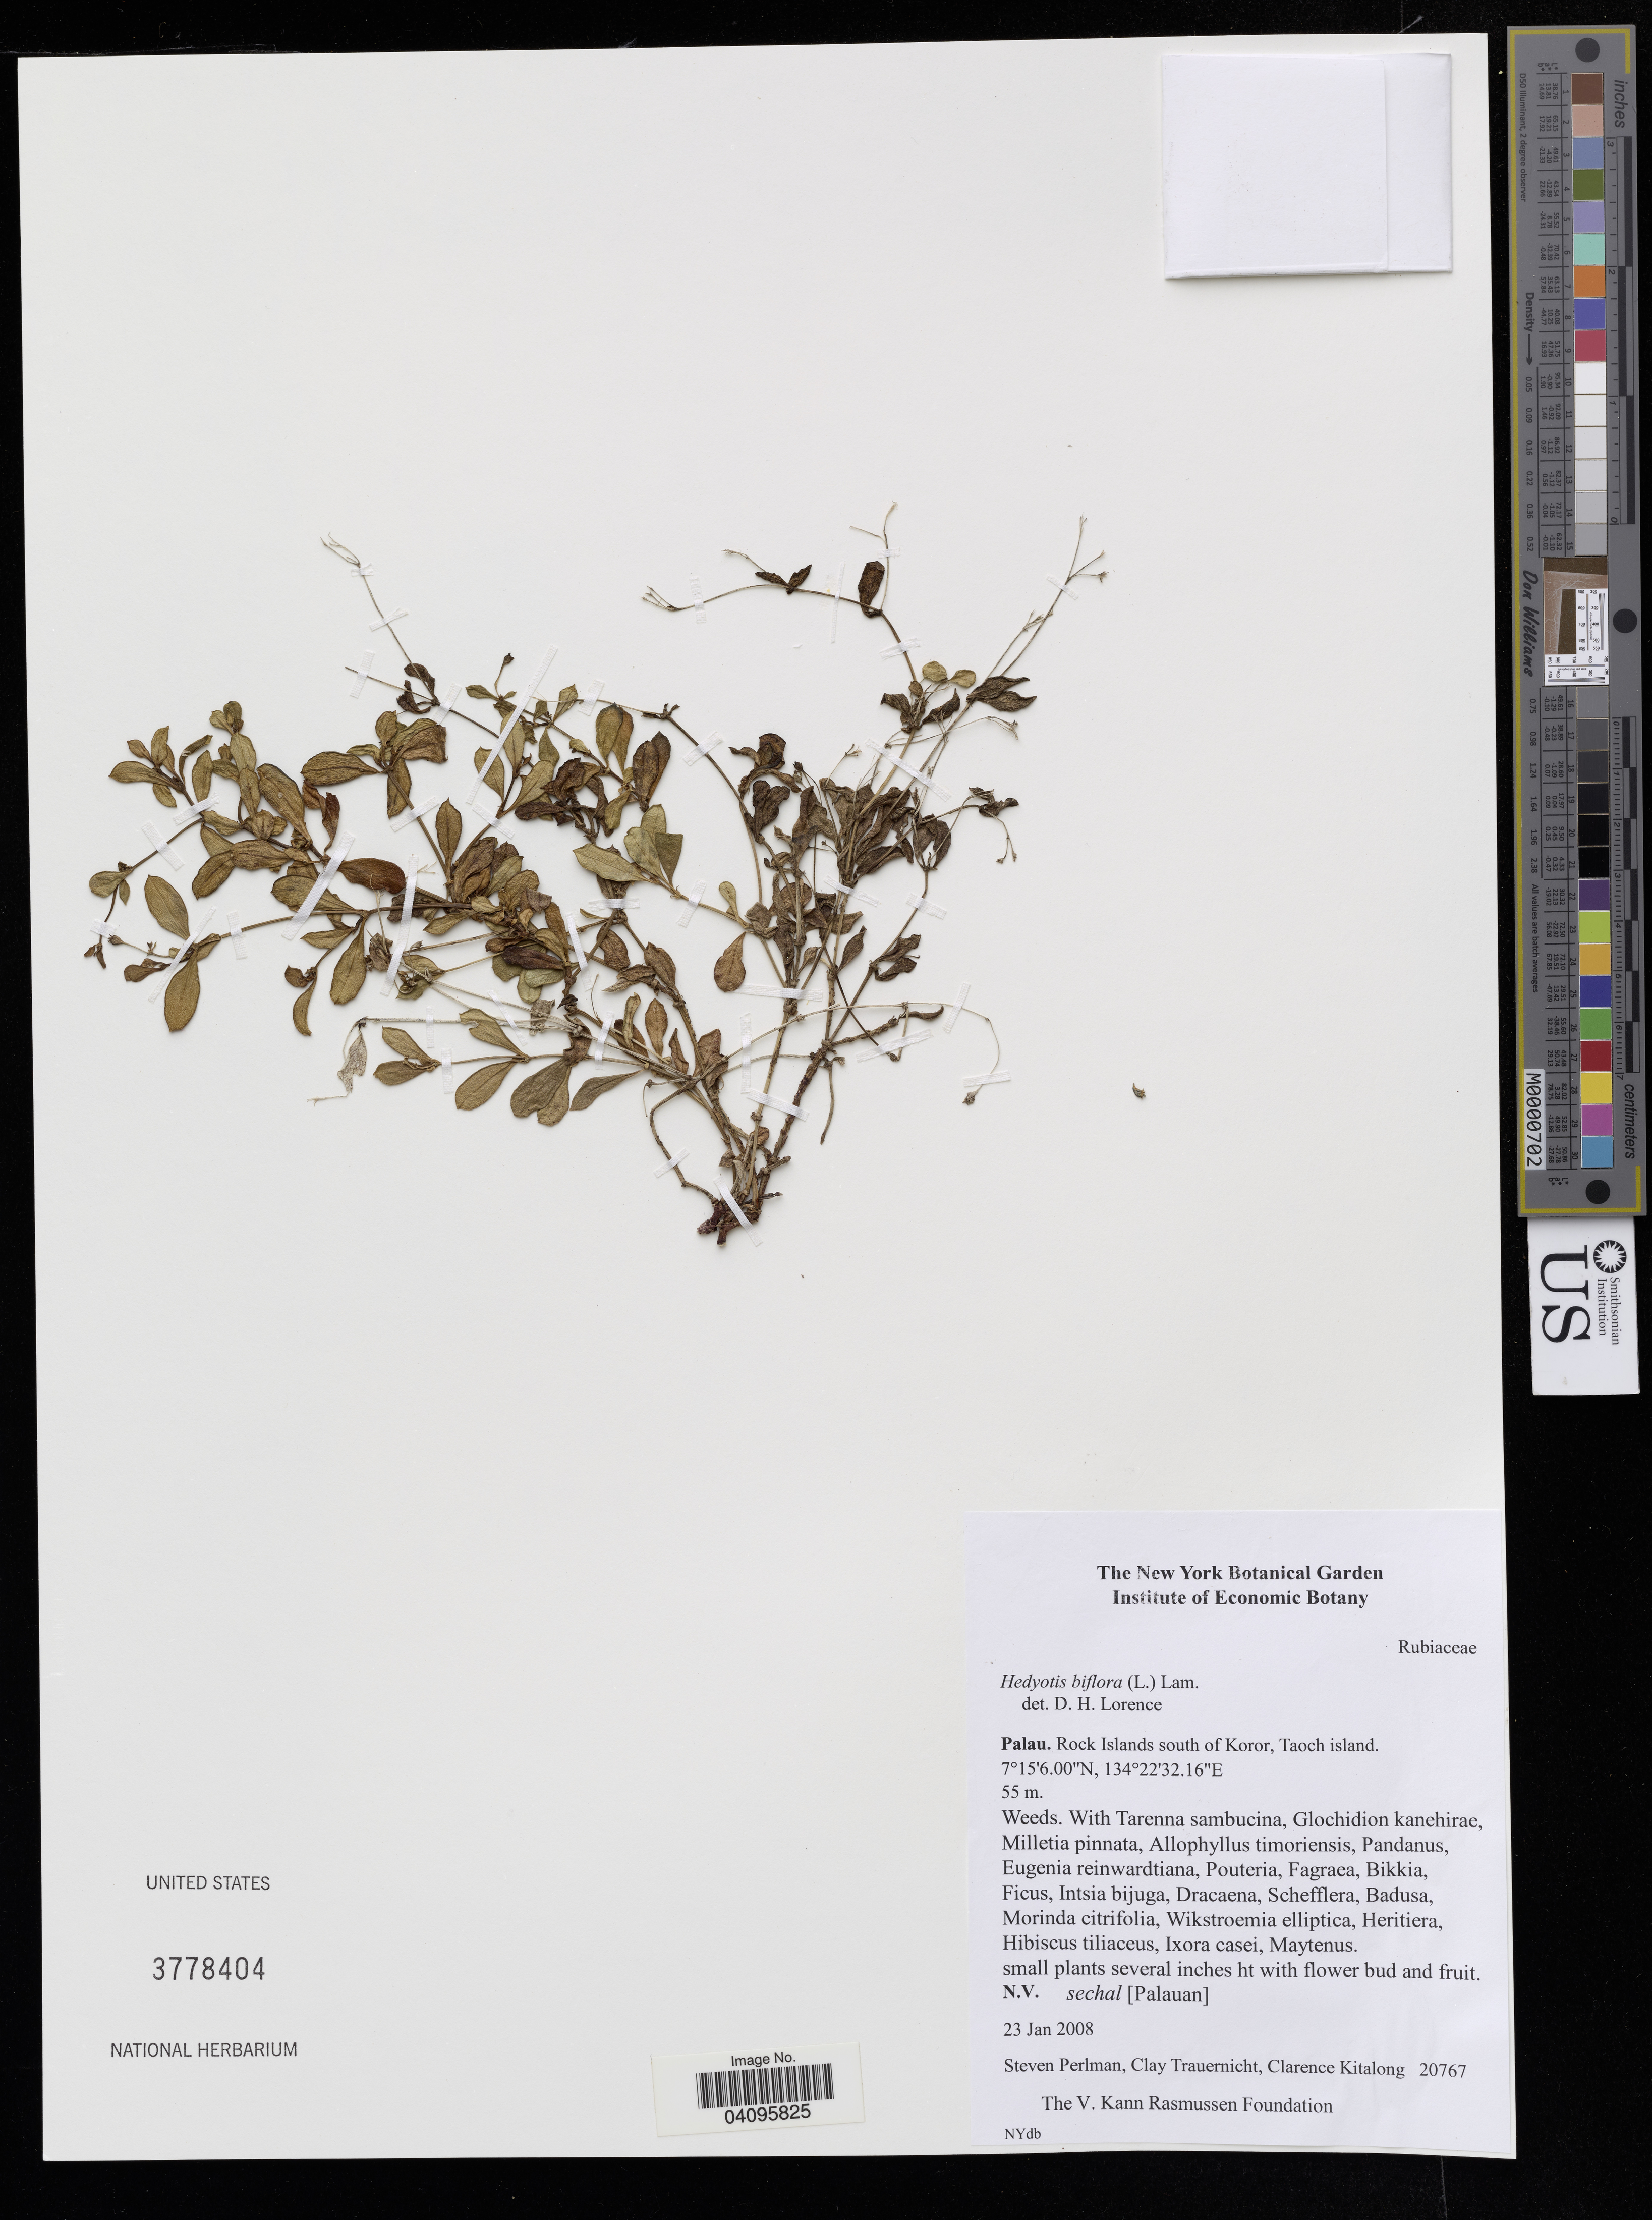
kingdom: Plantae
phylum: Tracheophyta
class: Magnoliopsida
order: Gentianales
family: Rubiaceae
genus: Hedyotis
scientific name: Hedyotis biflora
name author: (L.) Lam.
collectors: S. Perlman, C. Trauernicht & C. Kitalong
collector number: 20767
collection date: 2008-01-23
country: Micronesia, Federated States of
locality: Palau. Rock Islands south of Koror, Taoch island.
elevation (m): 55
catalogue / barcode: US 3778404